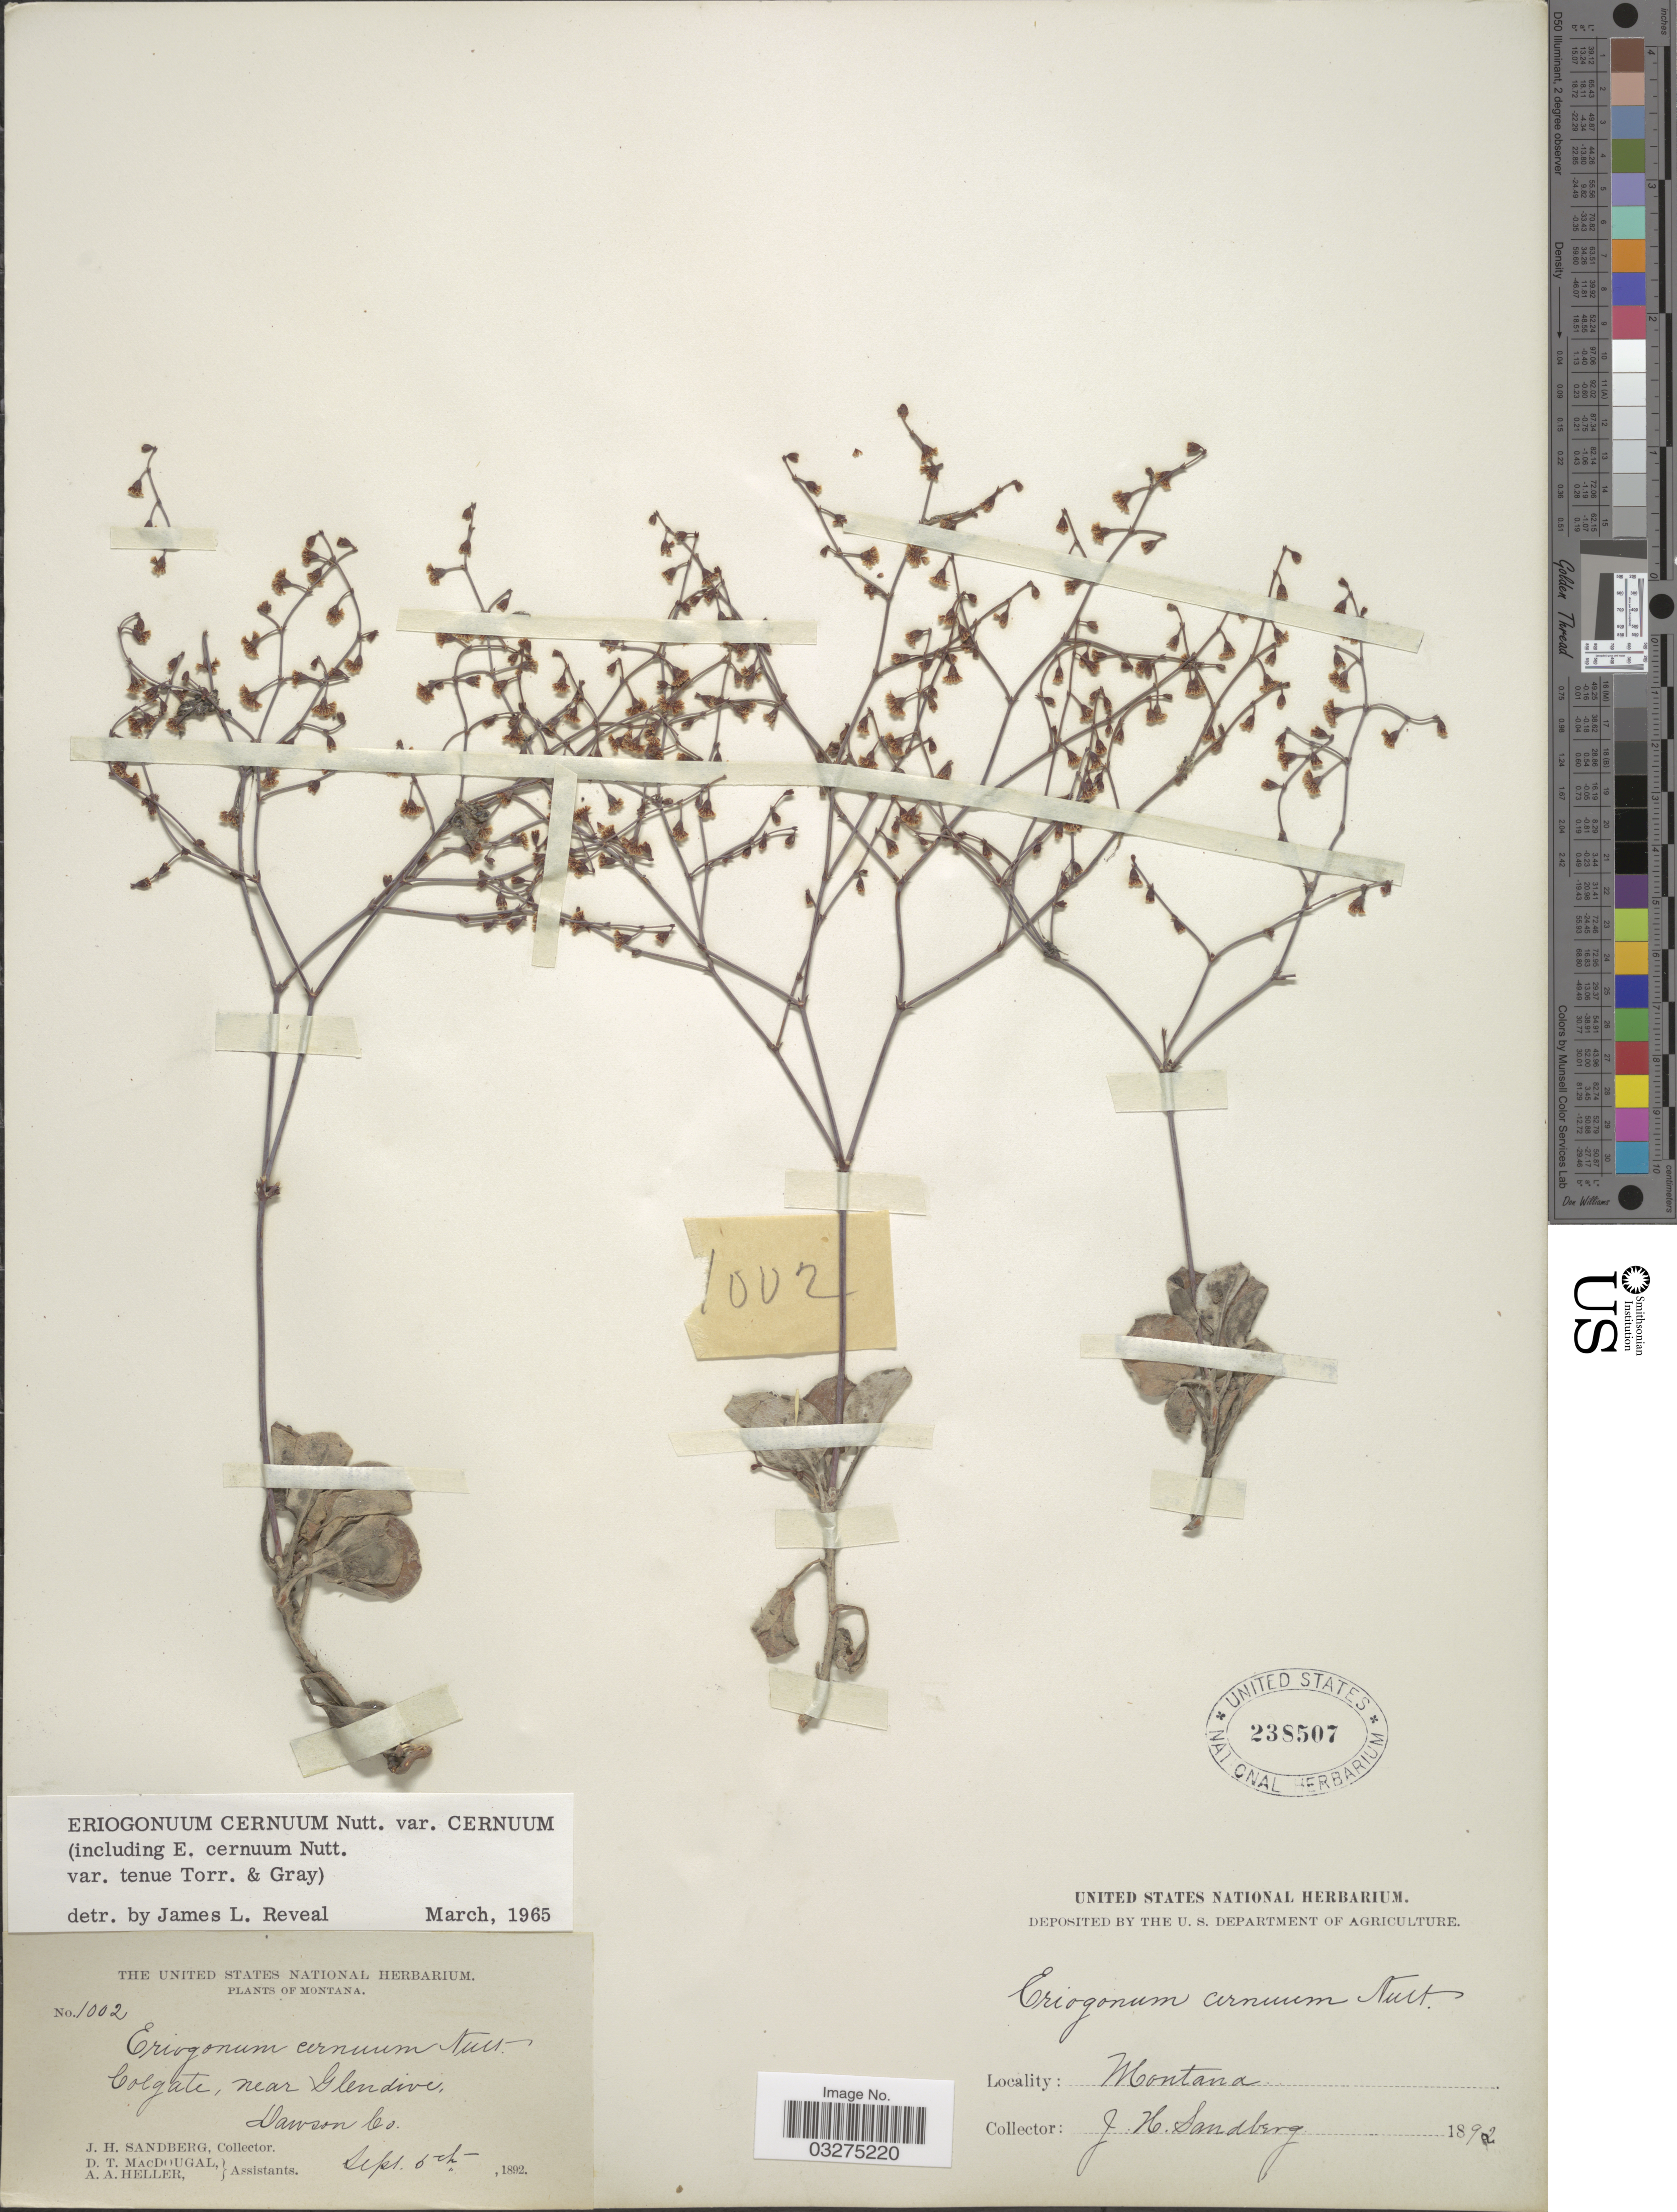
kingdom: Plantae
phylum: Tracheophyta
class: Magnoliopsida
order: Caryophyllales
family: Polygonaceae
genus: Eriogonum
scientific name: Eriogonum cernuum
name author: Nutt.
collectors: J. H. Sandberg, D. T. MacDougal & A. A. Heller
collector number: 1002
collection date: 1892-09-05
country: United States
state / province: Montana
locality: Colgate, near Glendive, Dawson Co.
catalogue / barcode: US 238507